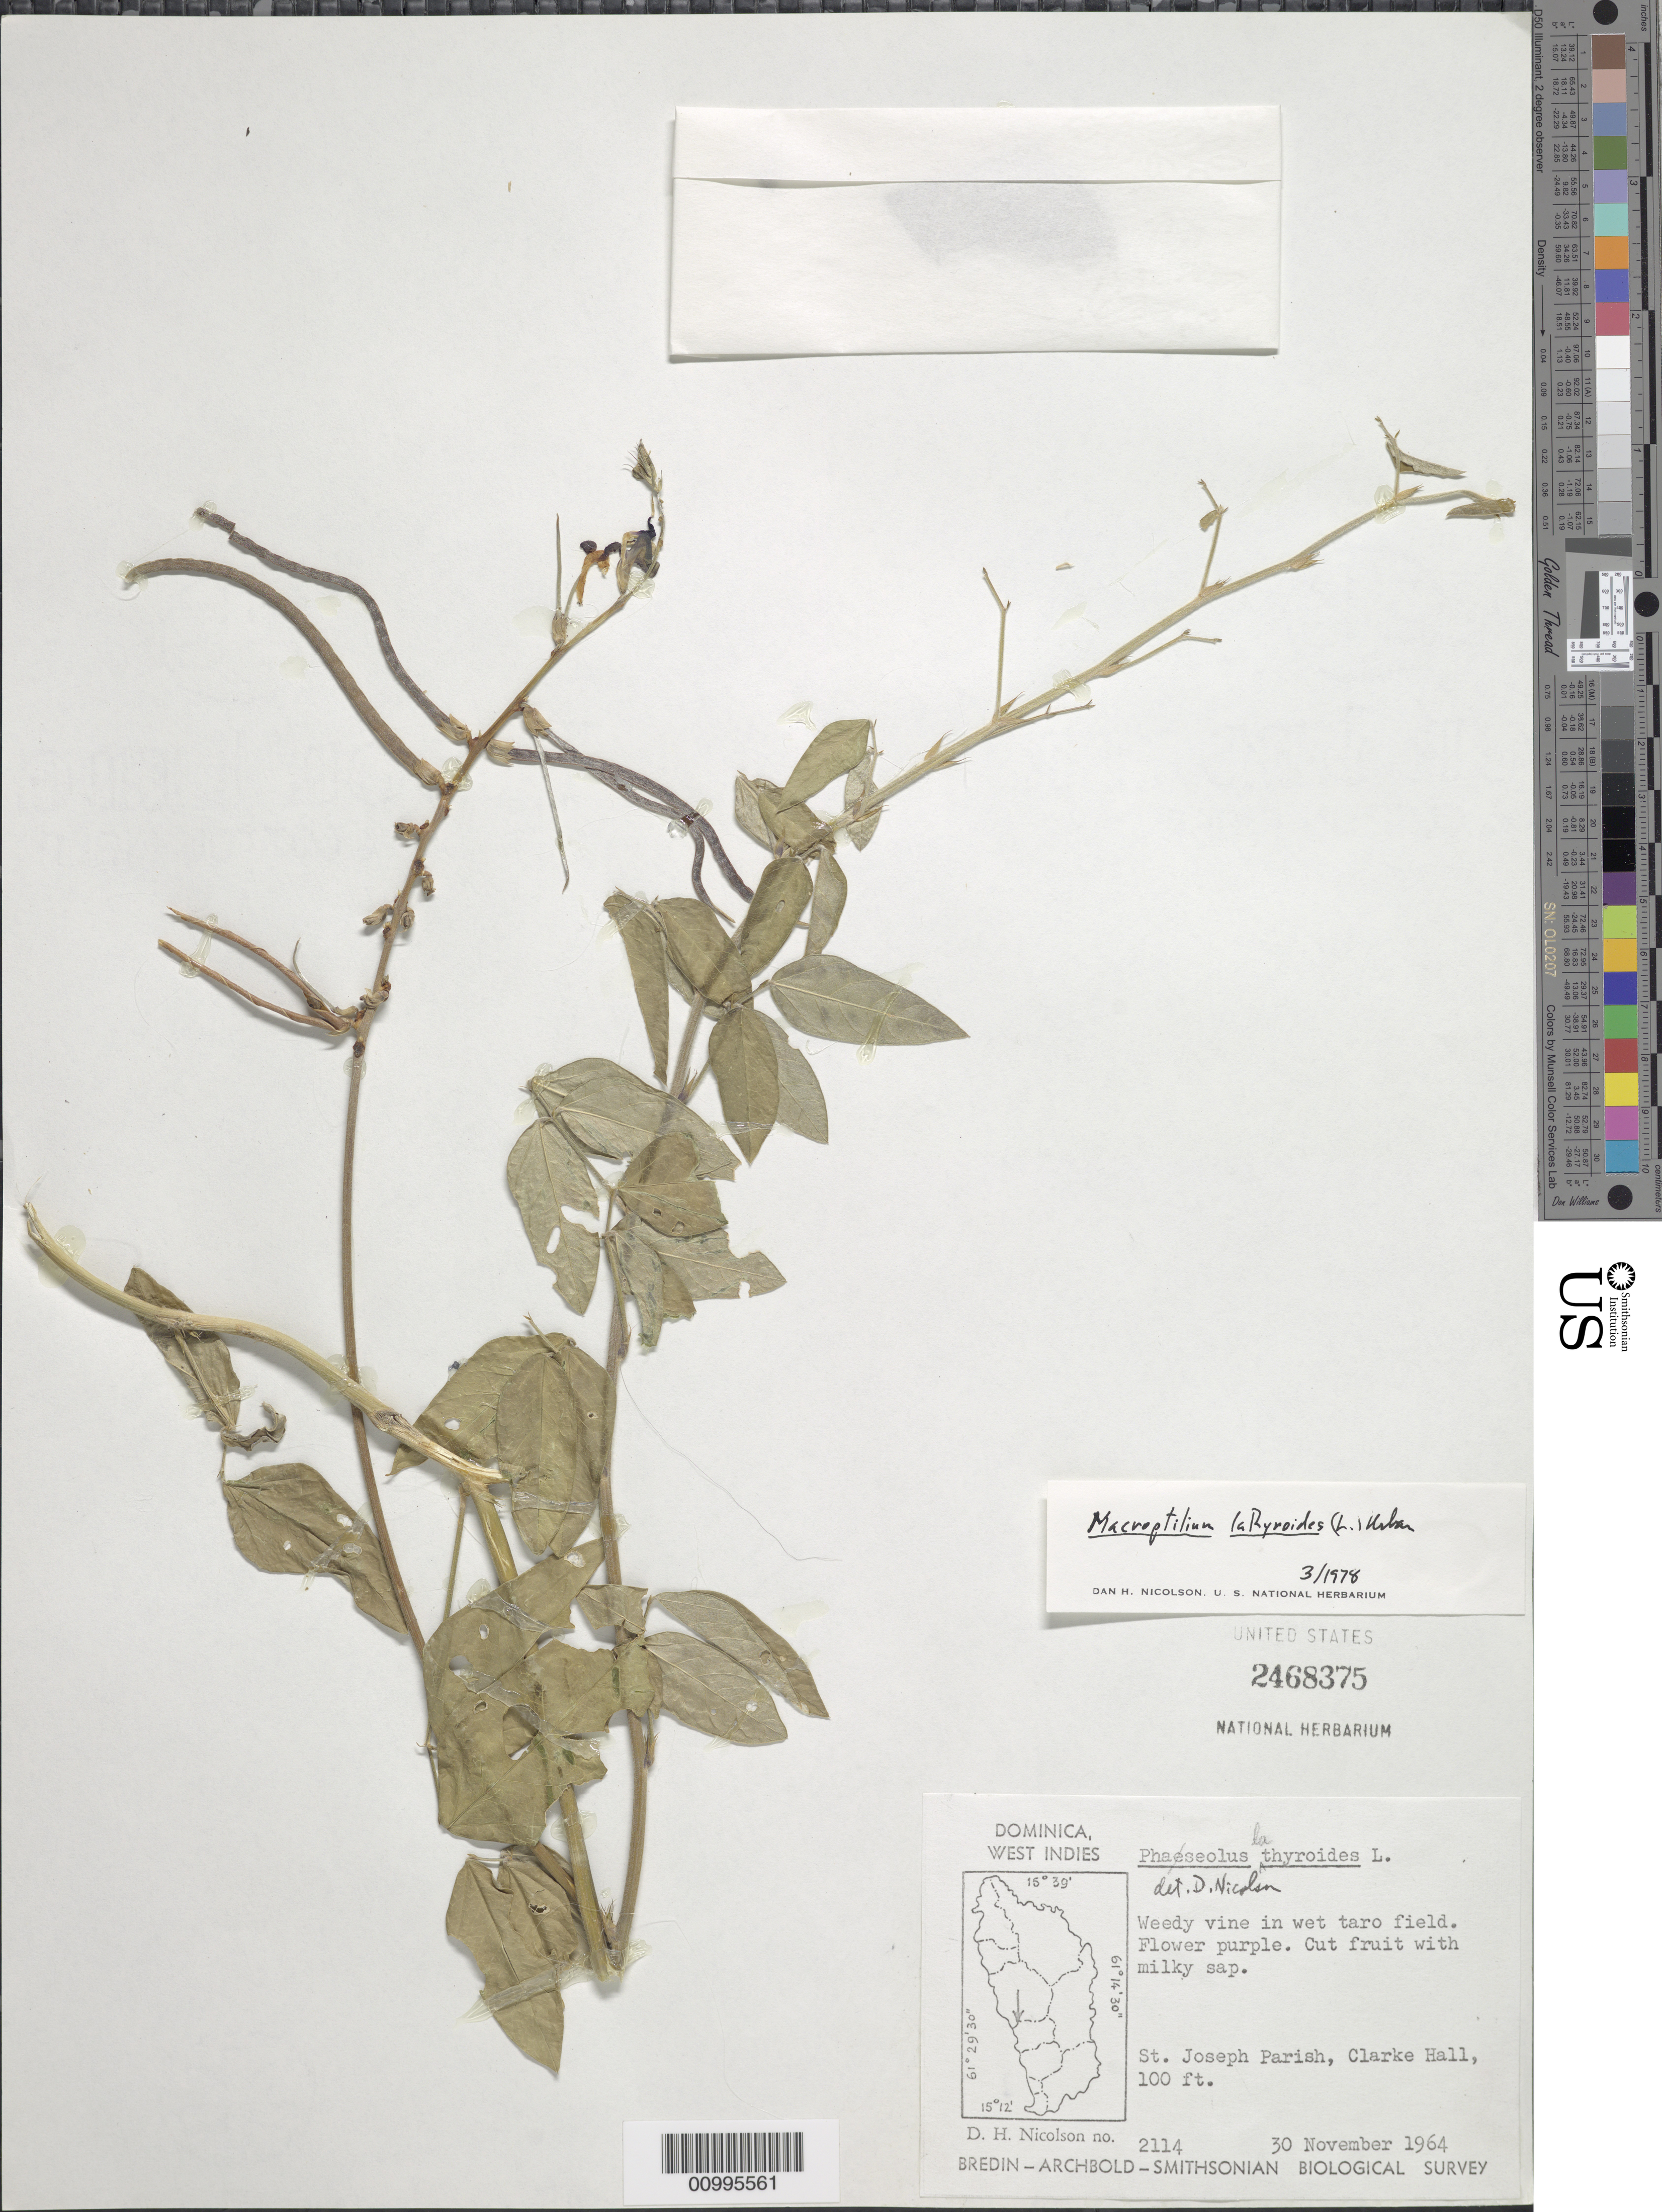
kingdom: Plantae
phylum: Tracheophyta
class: Magnoliopsida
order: Fabales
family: Fabaceae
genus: Macroptilium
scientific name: Macroptilium lathyroides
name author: (L.) Urb.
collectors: D. H. Nicolson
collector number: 2114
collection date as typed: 30 Nov 1964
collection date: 1964-11-30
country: Dominica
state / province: St. Joseph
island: Dominica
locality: Taro field. Clarke hall.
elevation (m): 30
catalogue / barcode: US 2468375